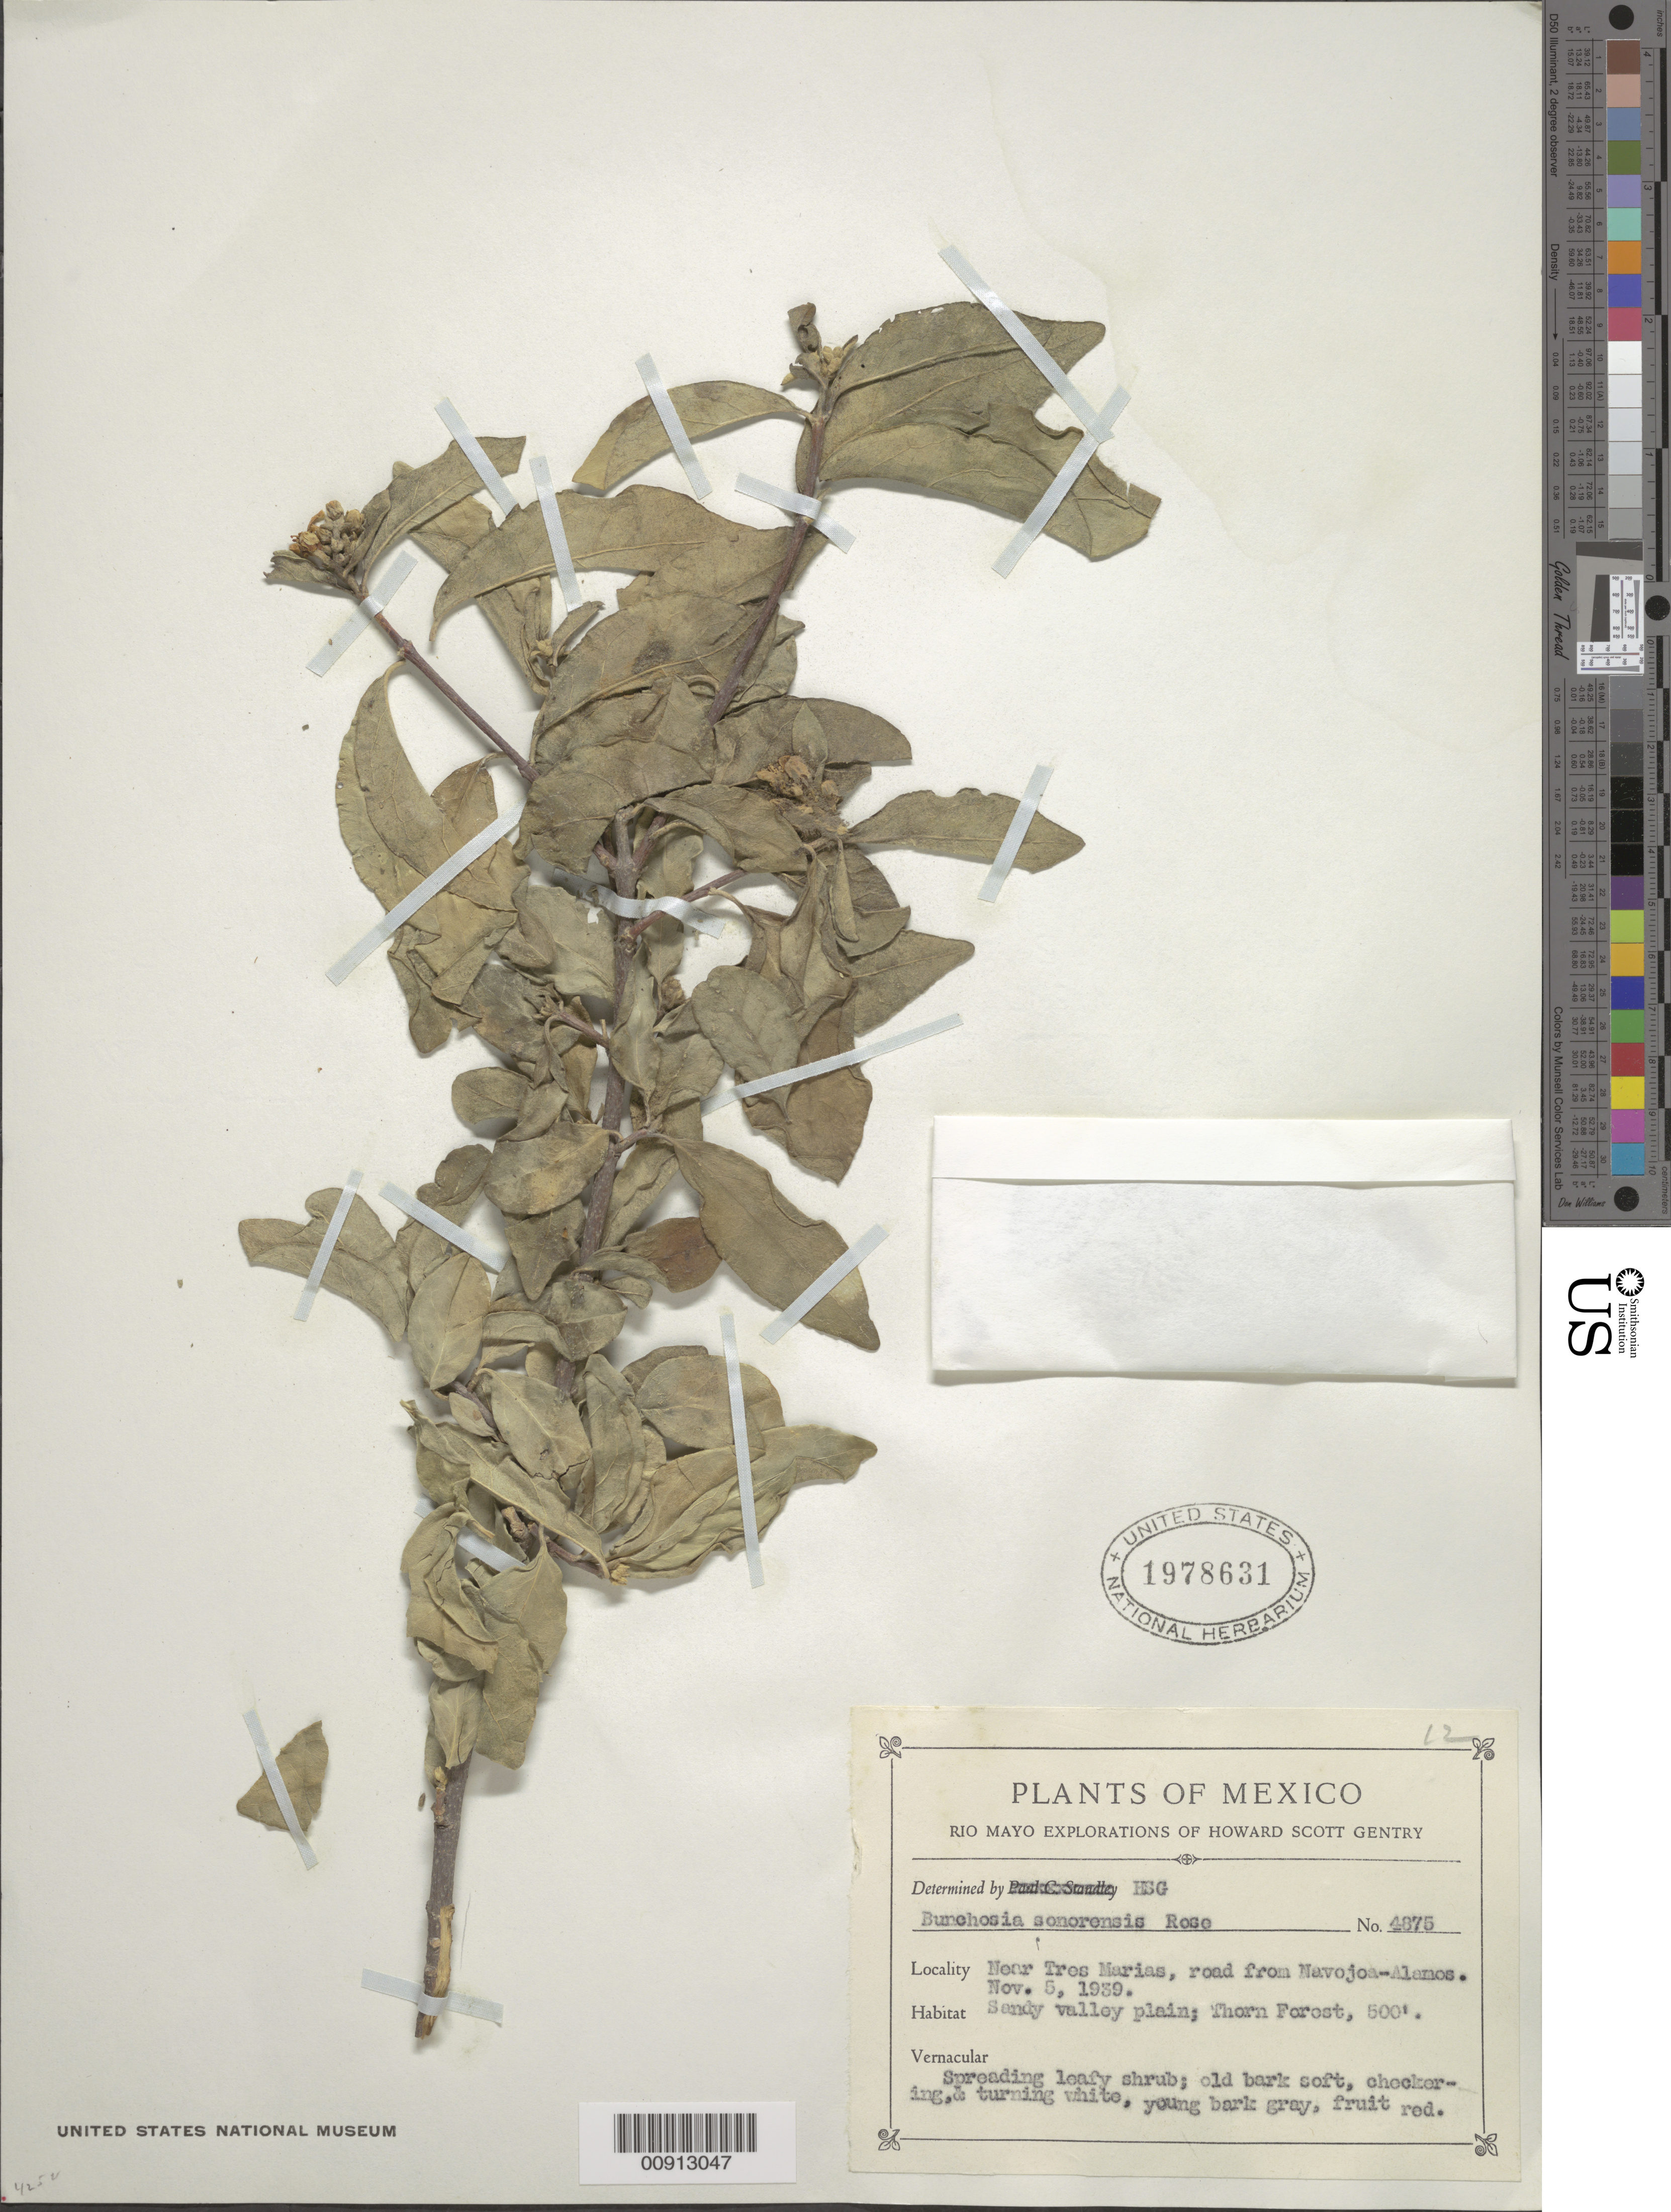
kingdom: Plantae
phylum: Tracheophyta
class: Magnoliopsida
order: Malpighiales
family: Malpighiaceae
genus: Bunchosia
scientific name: Bunchosia sonorensis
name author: Rose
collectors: H. S. Gentry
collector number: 4875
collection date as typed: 05 Nov 1939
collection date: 1939-11-05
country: Mexico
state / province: Sonora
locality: Near Tres Marias, road from Navojoa - Alamos.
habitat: Sandy valley plain; Thorn Forest.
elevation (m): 152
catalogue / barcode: US 1978631